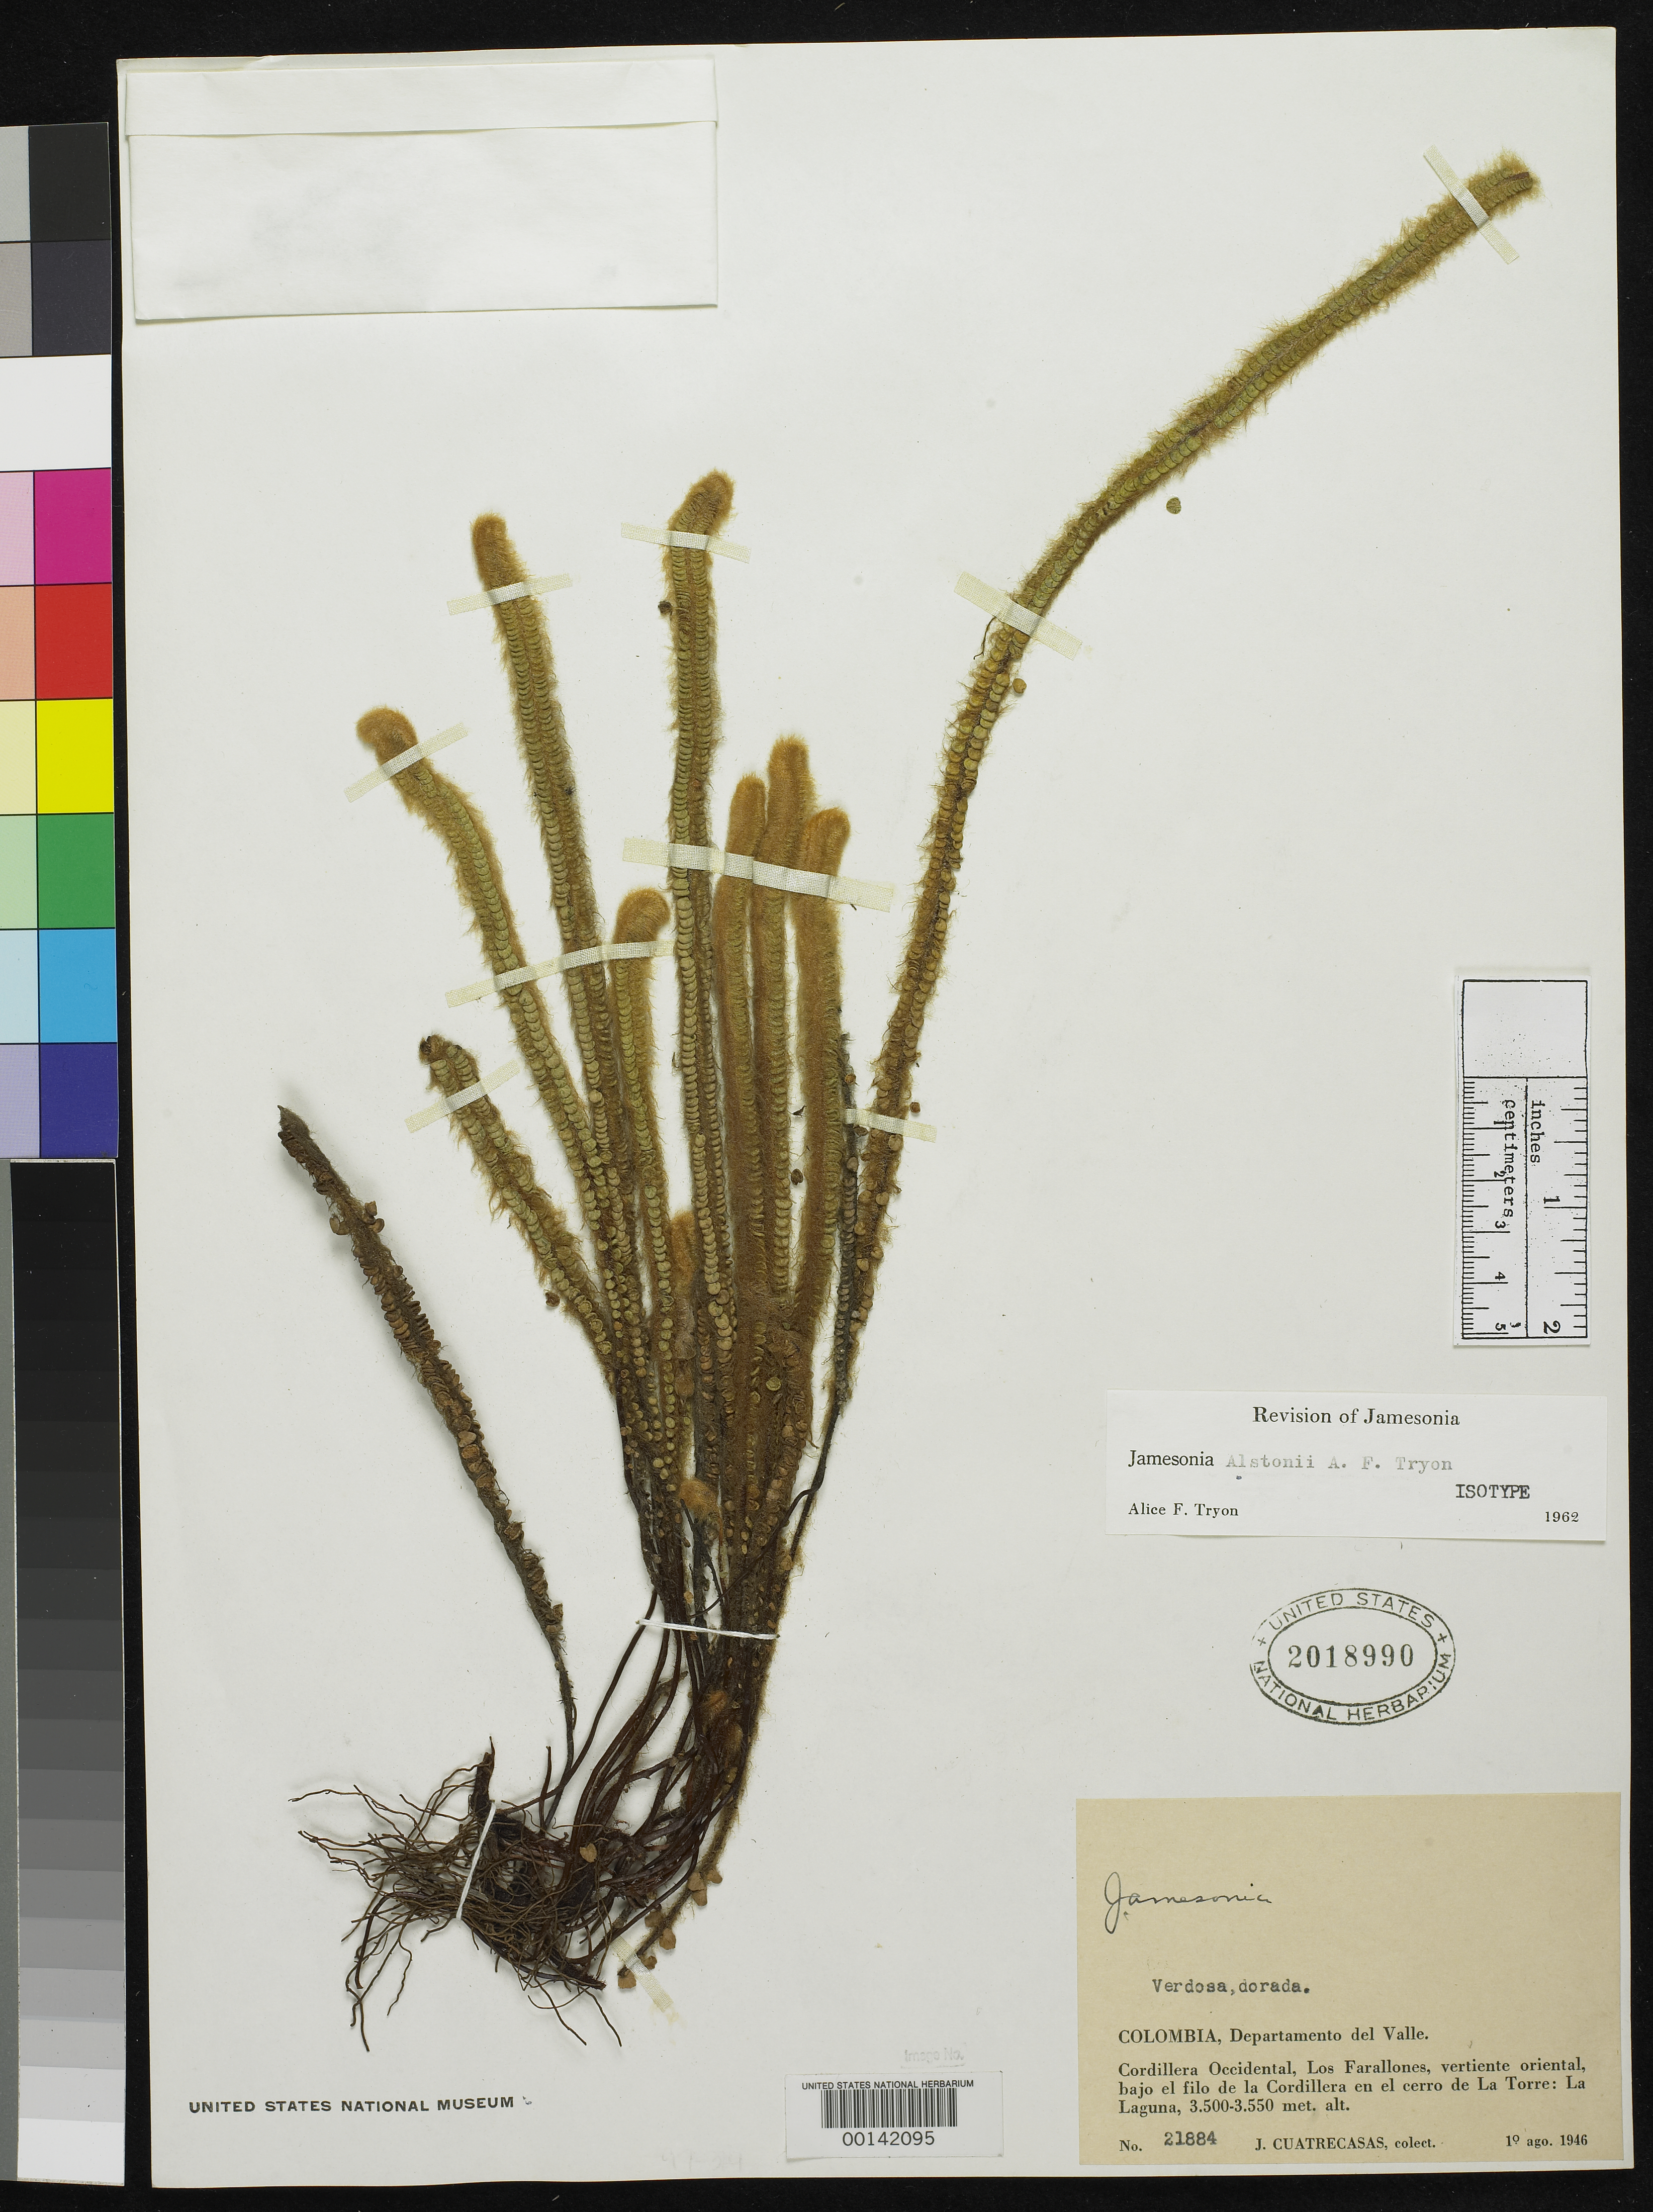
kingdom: Plantae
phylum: Tracheophyta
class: Polypodiopsida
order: Polypodiales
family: Pteridaceae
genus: Jamesonia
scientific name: Jamesonia alstonii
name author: A.F. Tryon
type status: Isotype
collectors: J. Cuatrecasas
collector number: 21884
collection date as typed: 01 Aug 1945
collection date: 1945-08-01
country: Colombia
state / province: Valle del Cauca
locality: Los Farallones, Cerro de La Torre, La Laguna.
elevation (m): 3500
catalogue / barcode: US 2018990